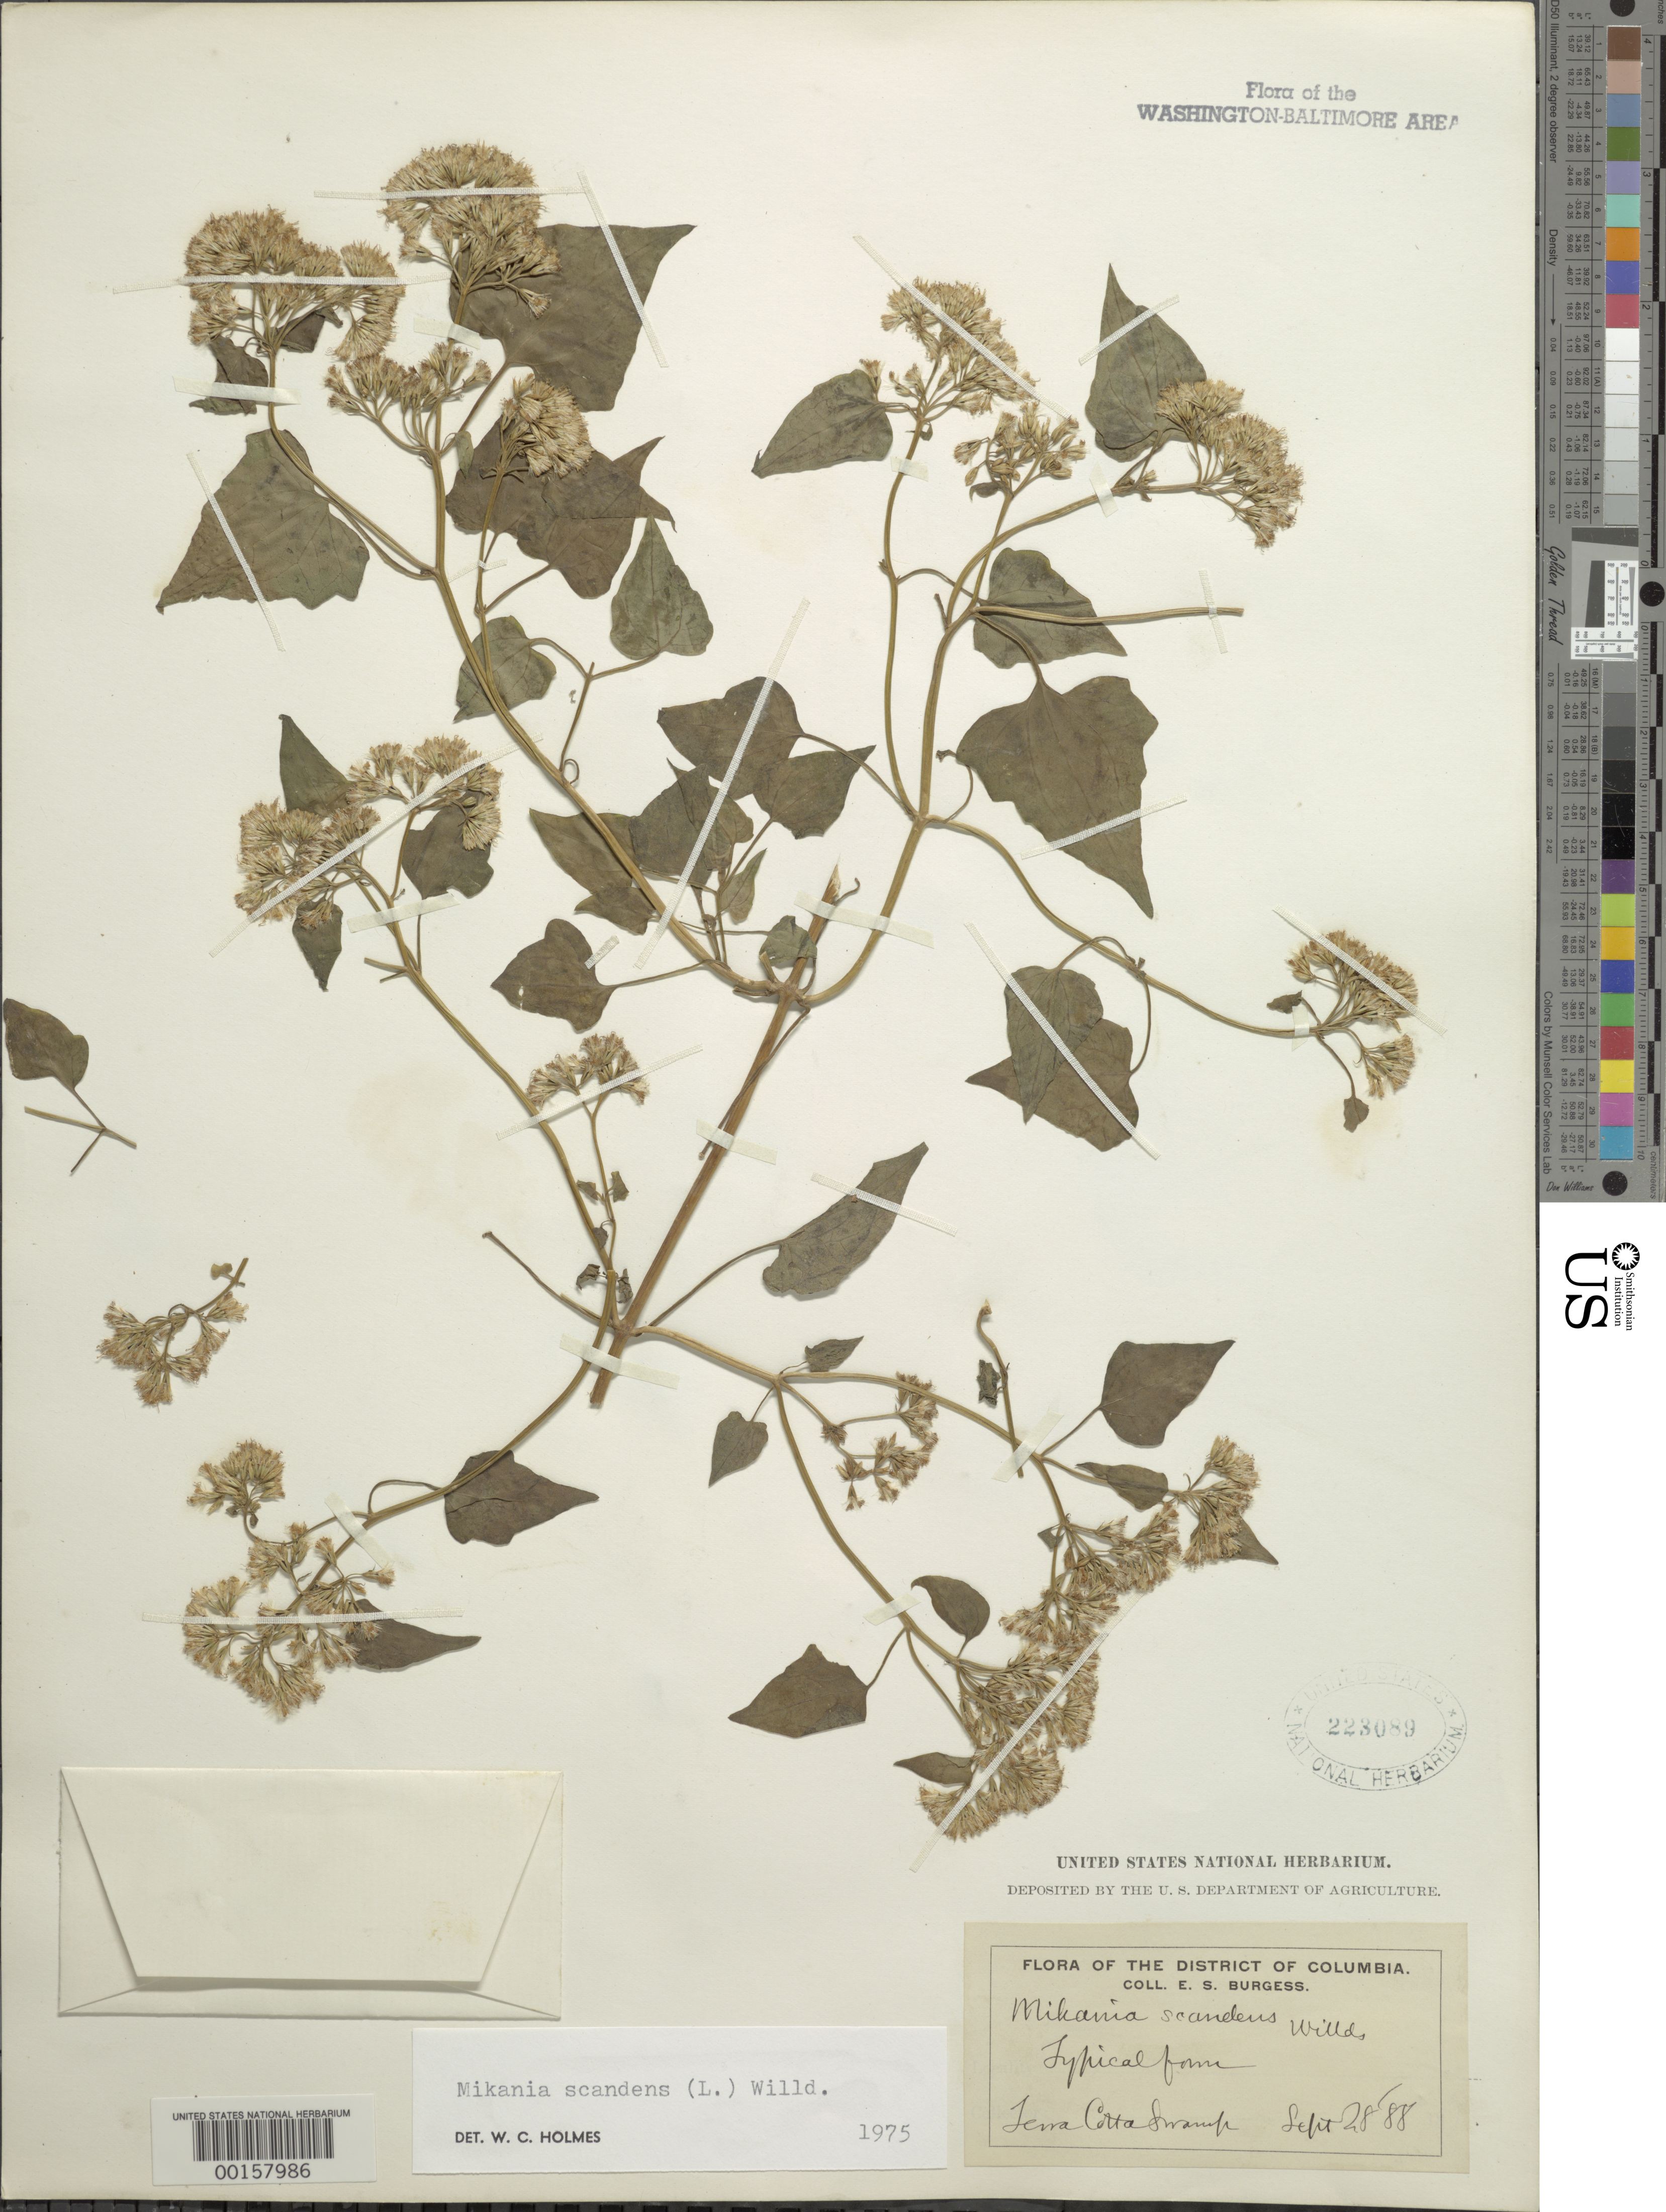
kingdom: Plantae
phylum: Tracheophyta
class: Magnoliopsida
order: Asterales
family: Asteraceae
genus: Mikania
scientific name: Mikania scandens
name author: (L.) Willd.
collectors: E. Burgess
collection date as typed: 02 Sep 1888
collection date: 1888-09-02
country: United States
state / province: District of Columbia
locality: Terra Cotta Swamp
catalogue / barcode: US 223089